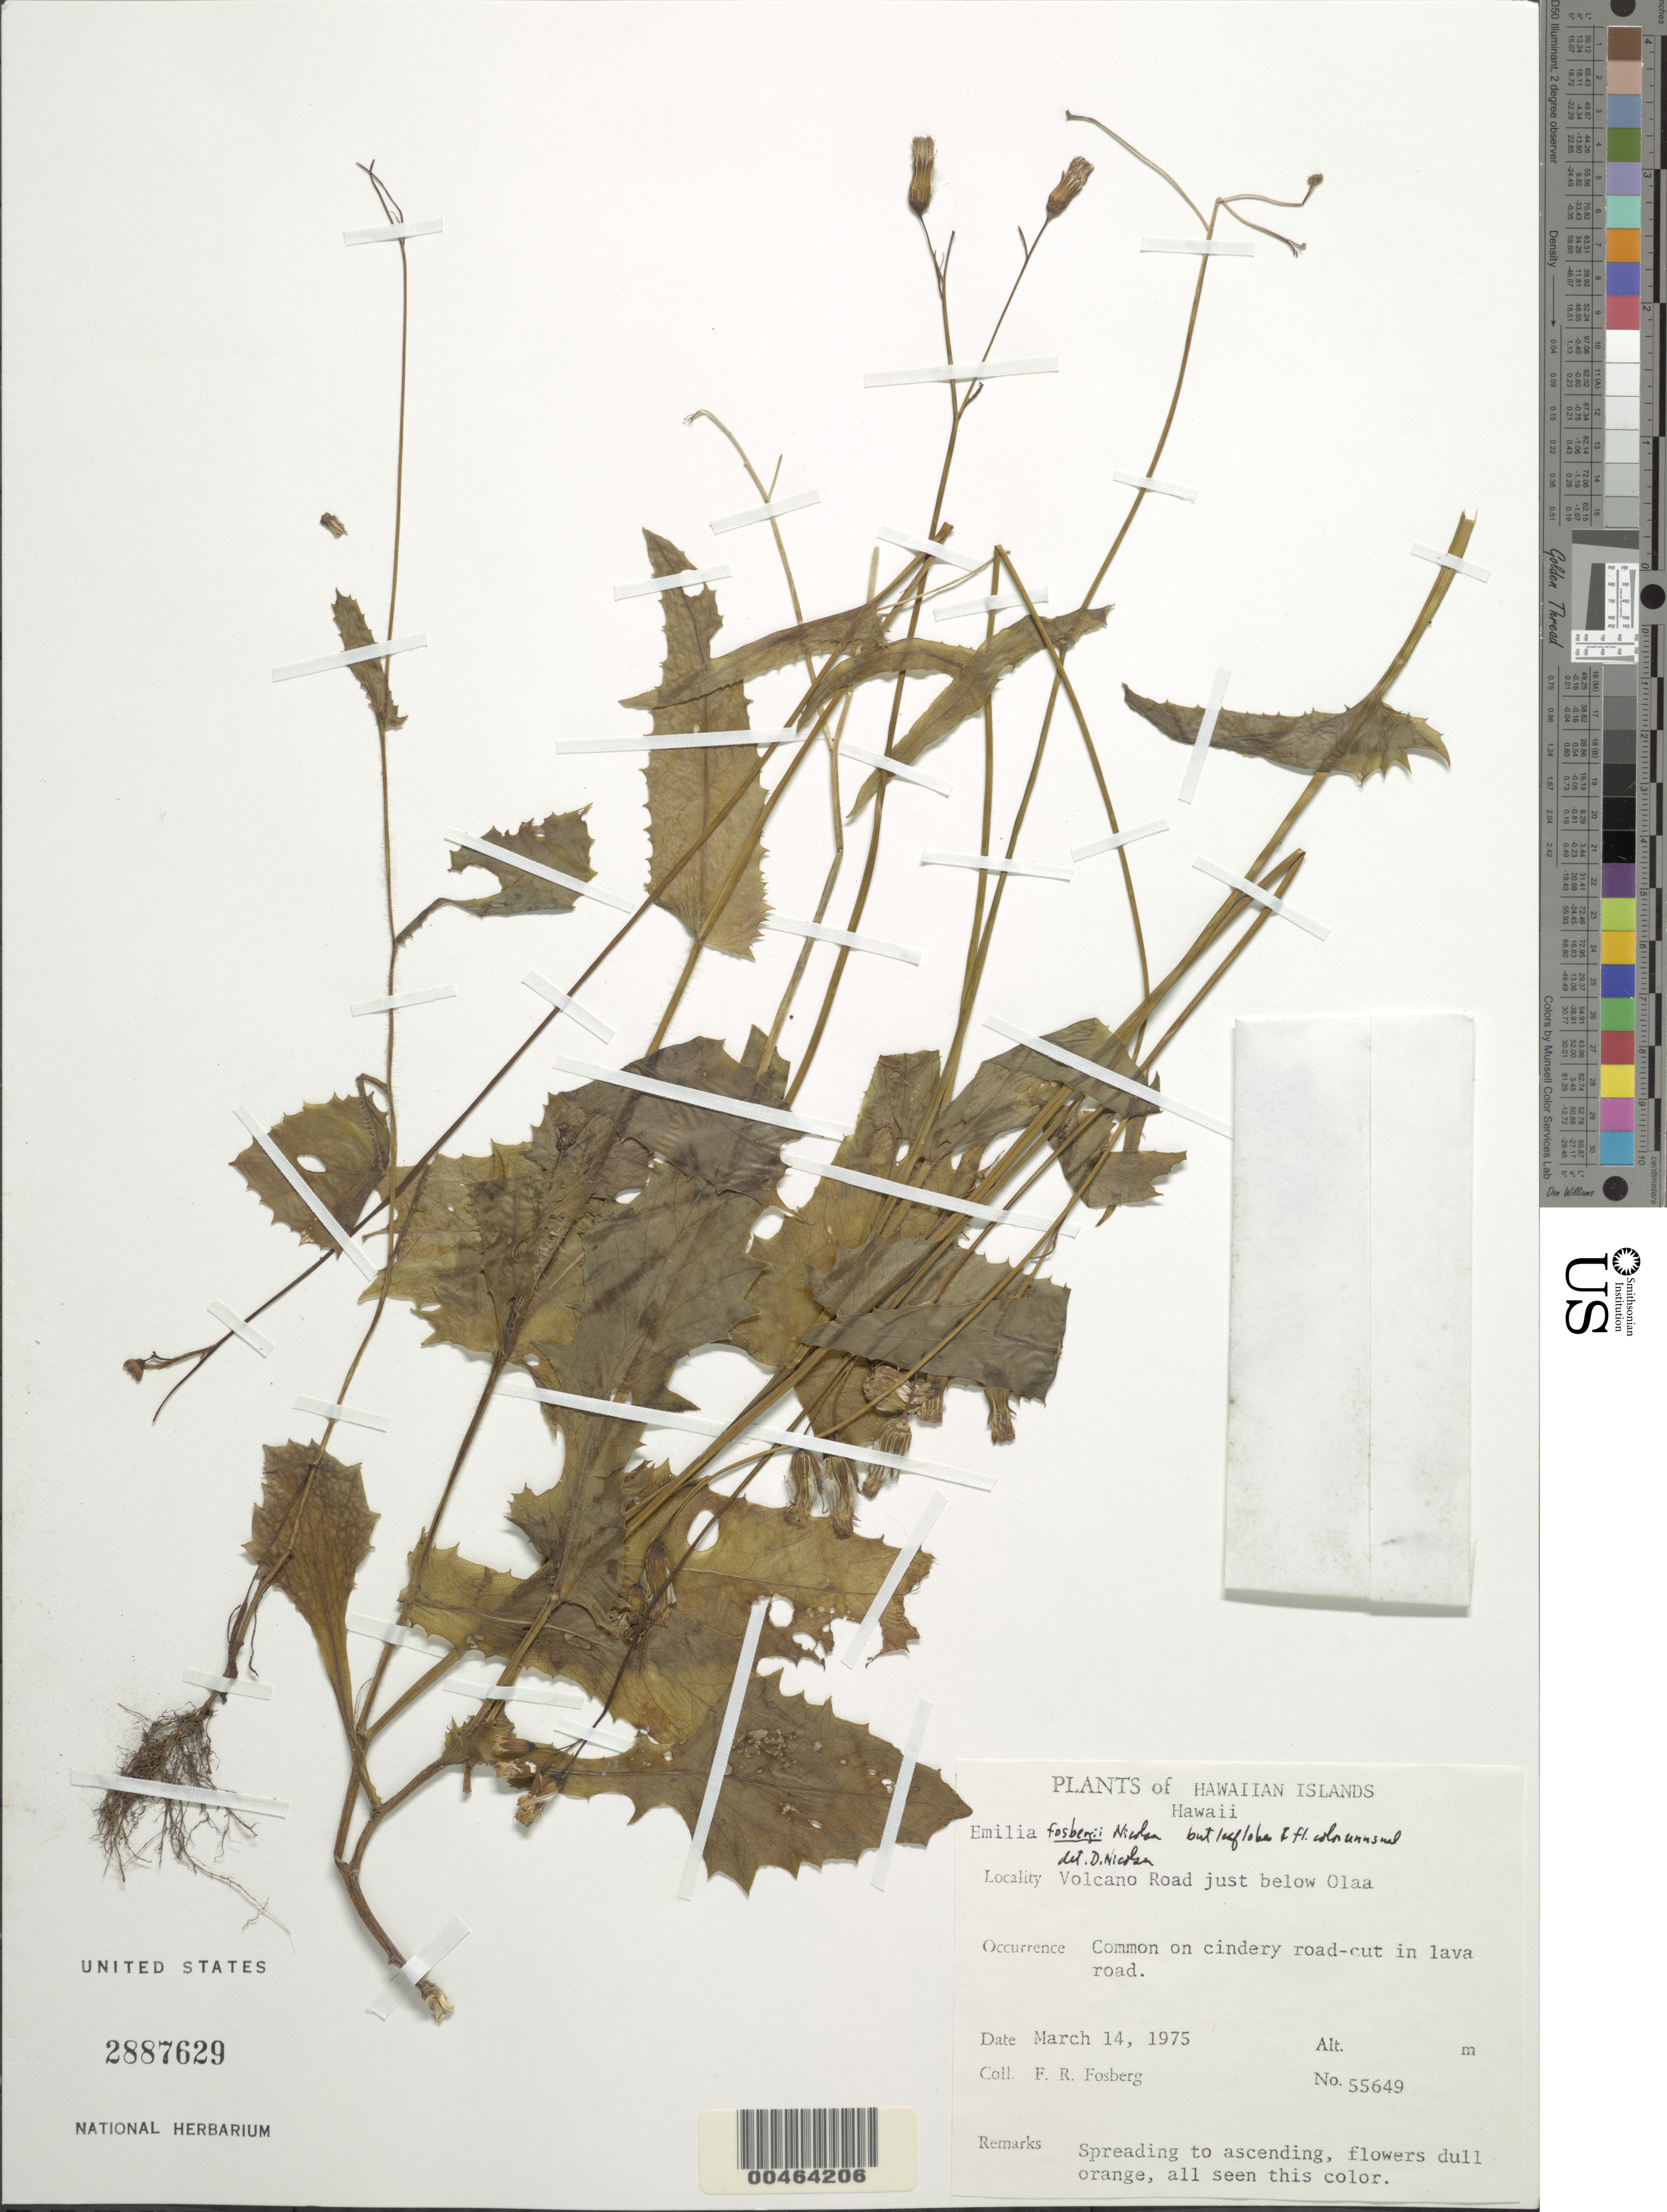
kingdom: Plantae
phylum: Tracheophyta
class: Magnoliopsida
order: Asterales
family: Asteraceae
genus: Emilia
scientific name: Emilia fosbergii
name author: Nicolson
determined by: Nicolson, Dan H.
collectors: F. R. Fosberg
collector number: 55649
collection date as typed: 14 Mar 1975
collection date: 1975-03-14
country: United States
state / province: Hawaii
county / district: Hawaii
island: Hawaii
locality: Volcano Road just below Olaa.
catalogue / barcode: US 2887629